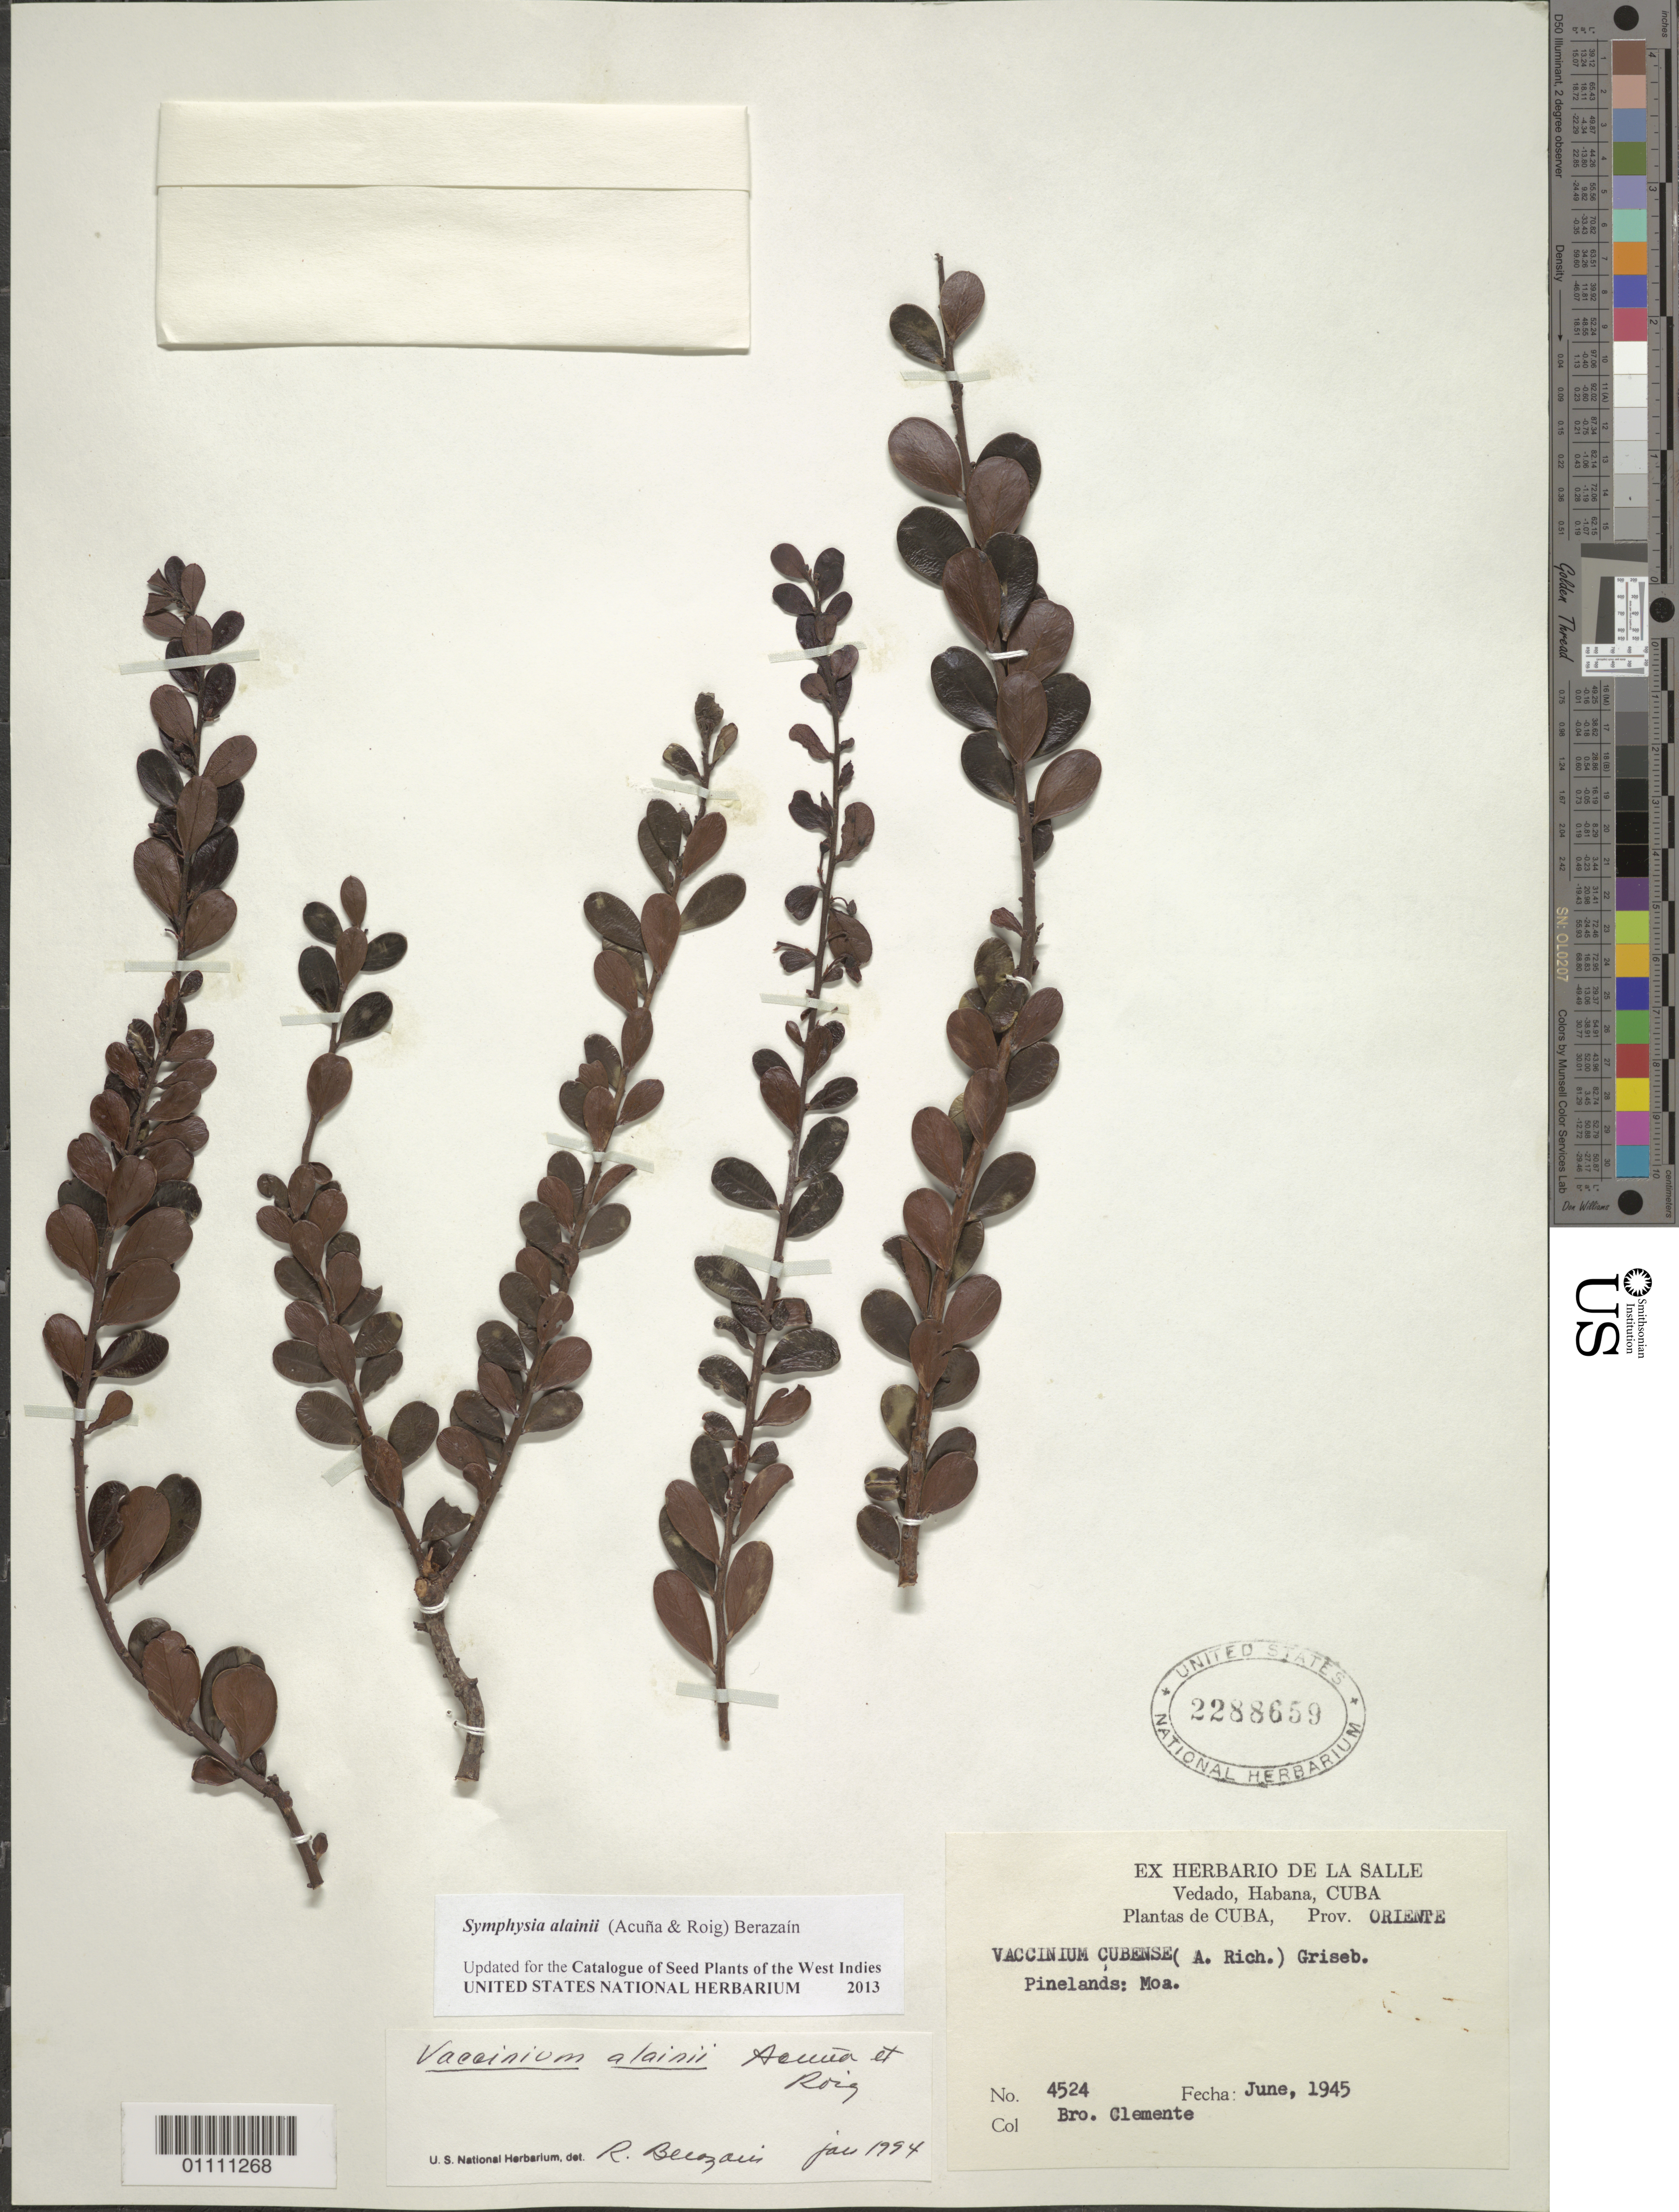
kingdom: Plantae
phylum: Tracheophyta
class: Magnoliopsida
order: Ericales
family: Ericaceae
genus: Symphysia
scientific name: Symphysia alainii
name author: (Acuña & Roíg) R. Berazaín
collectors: Bro. Clemente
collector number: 4524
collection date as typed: Jun 1945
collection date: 1945-06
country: Cuba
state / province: Holguín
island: Cuba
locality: Pinelands: Moa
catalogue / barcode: US 2288659